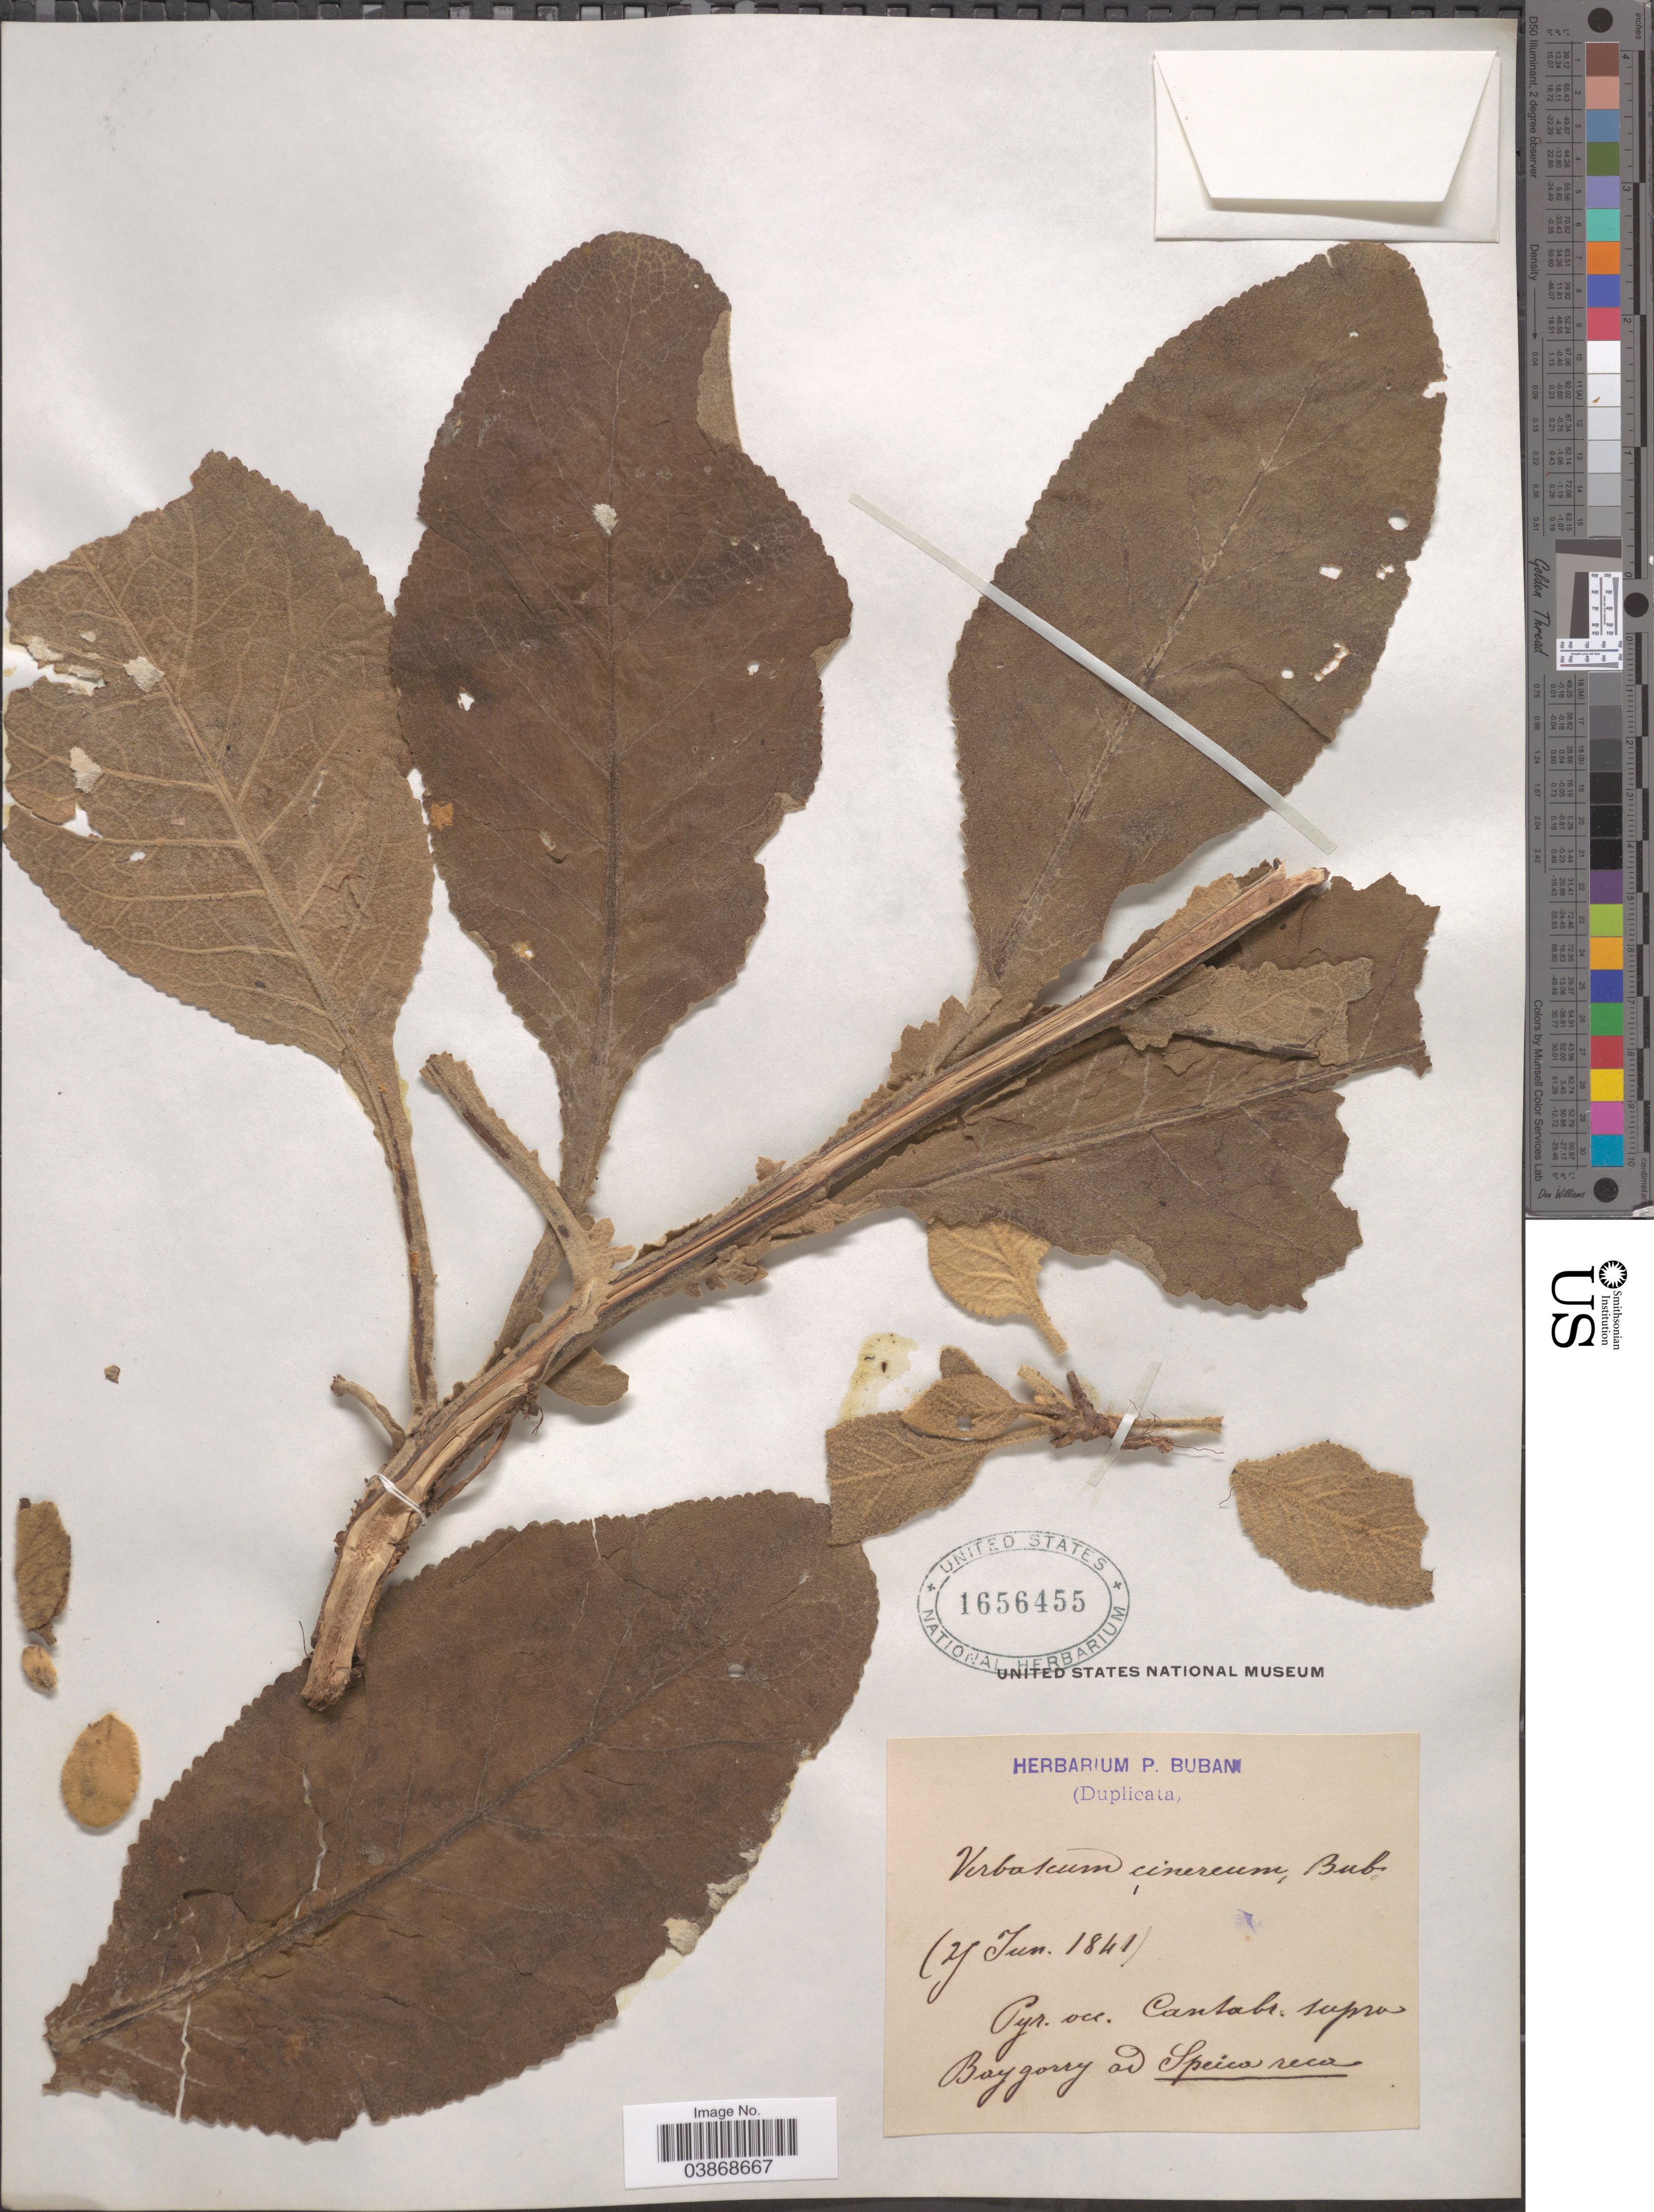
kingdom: Plantae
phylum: Tracheophyta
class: Magnoliopsida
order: Lamiales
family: Scrophulariaceae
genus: Verbascum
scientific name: Verbascum cinereum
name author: Bubani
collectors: ex herb. P. Bubani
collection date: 1841-06-29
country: France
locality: Pyr. occ. Cantabr supra Baygorry.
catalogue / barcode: US 1656455